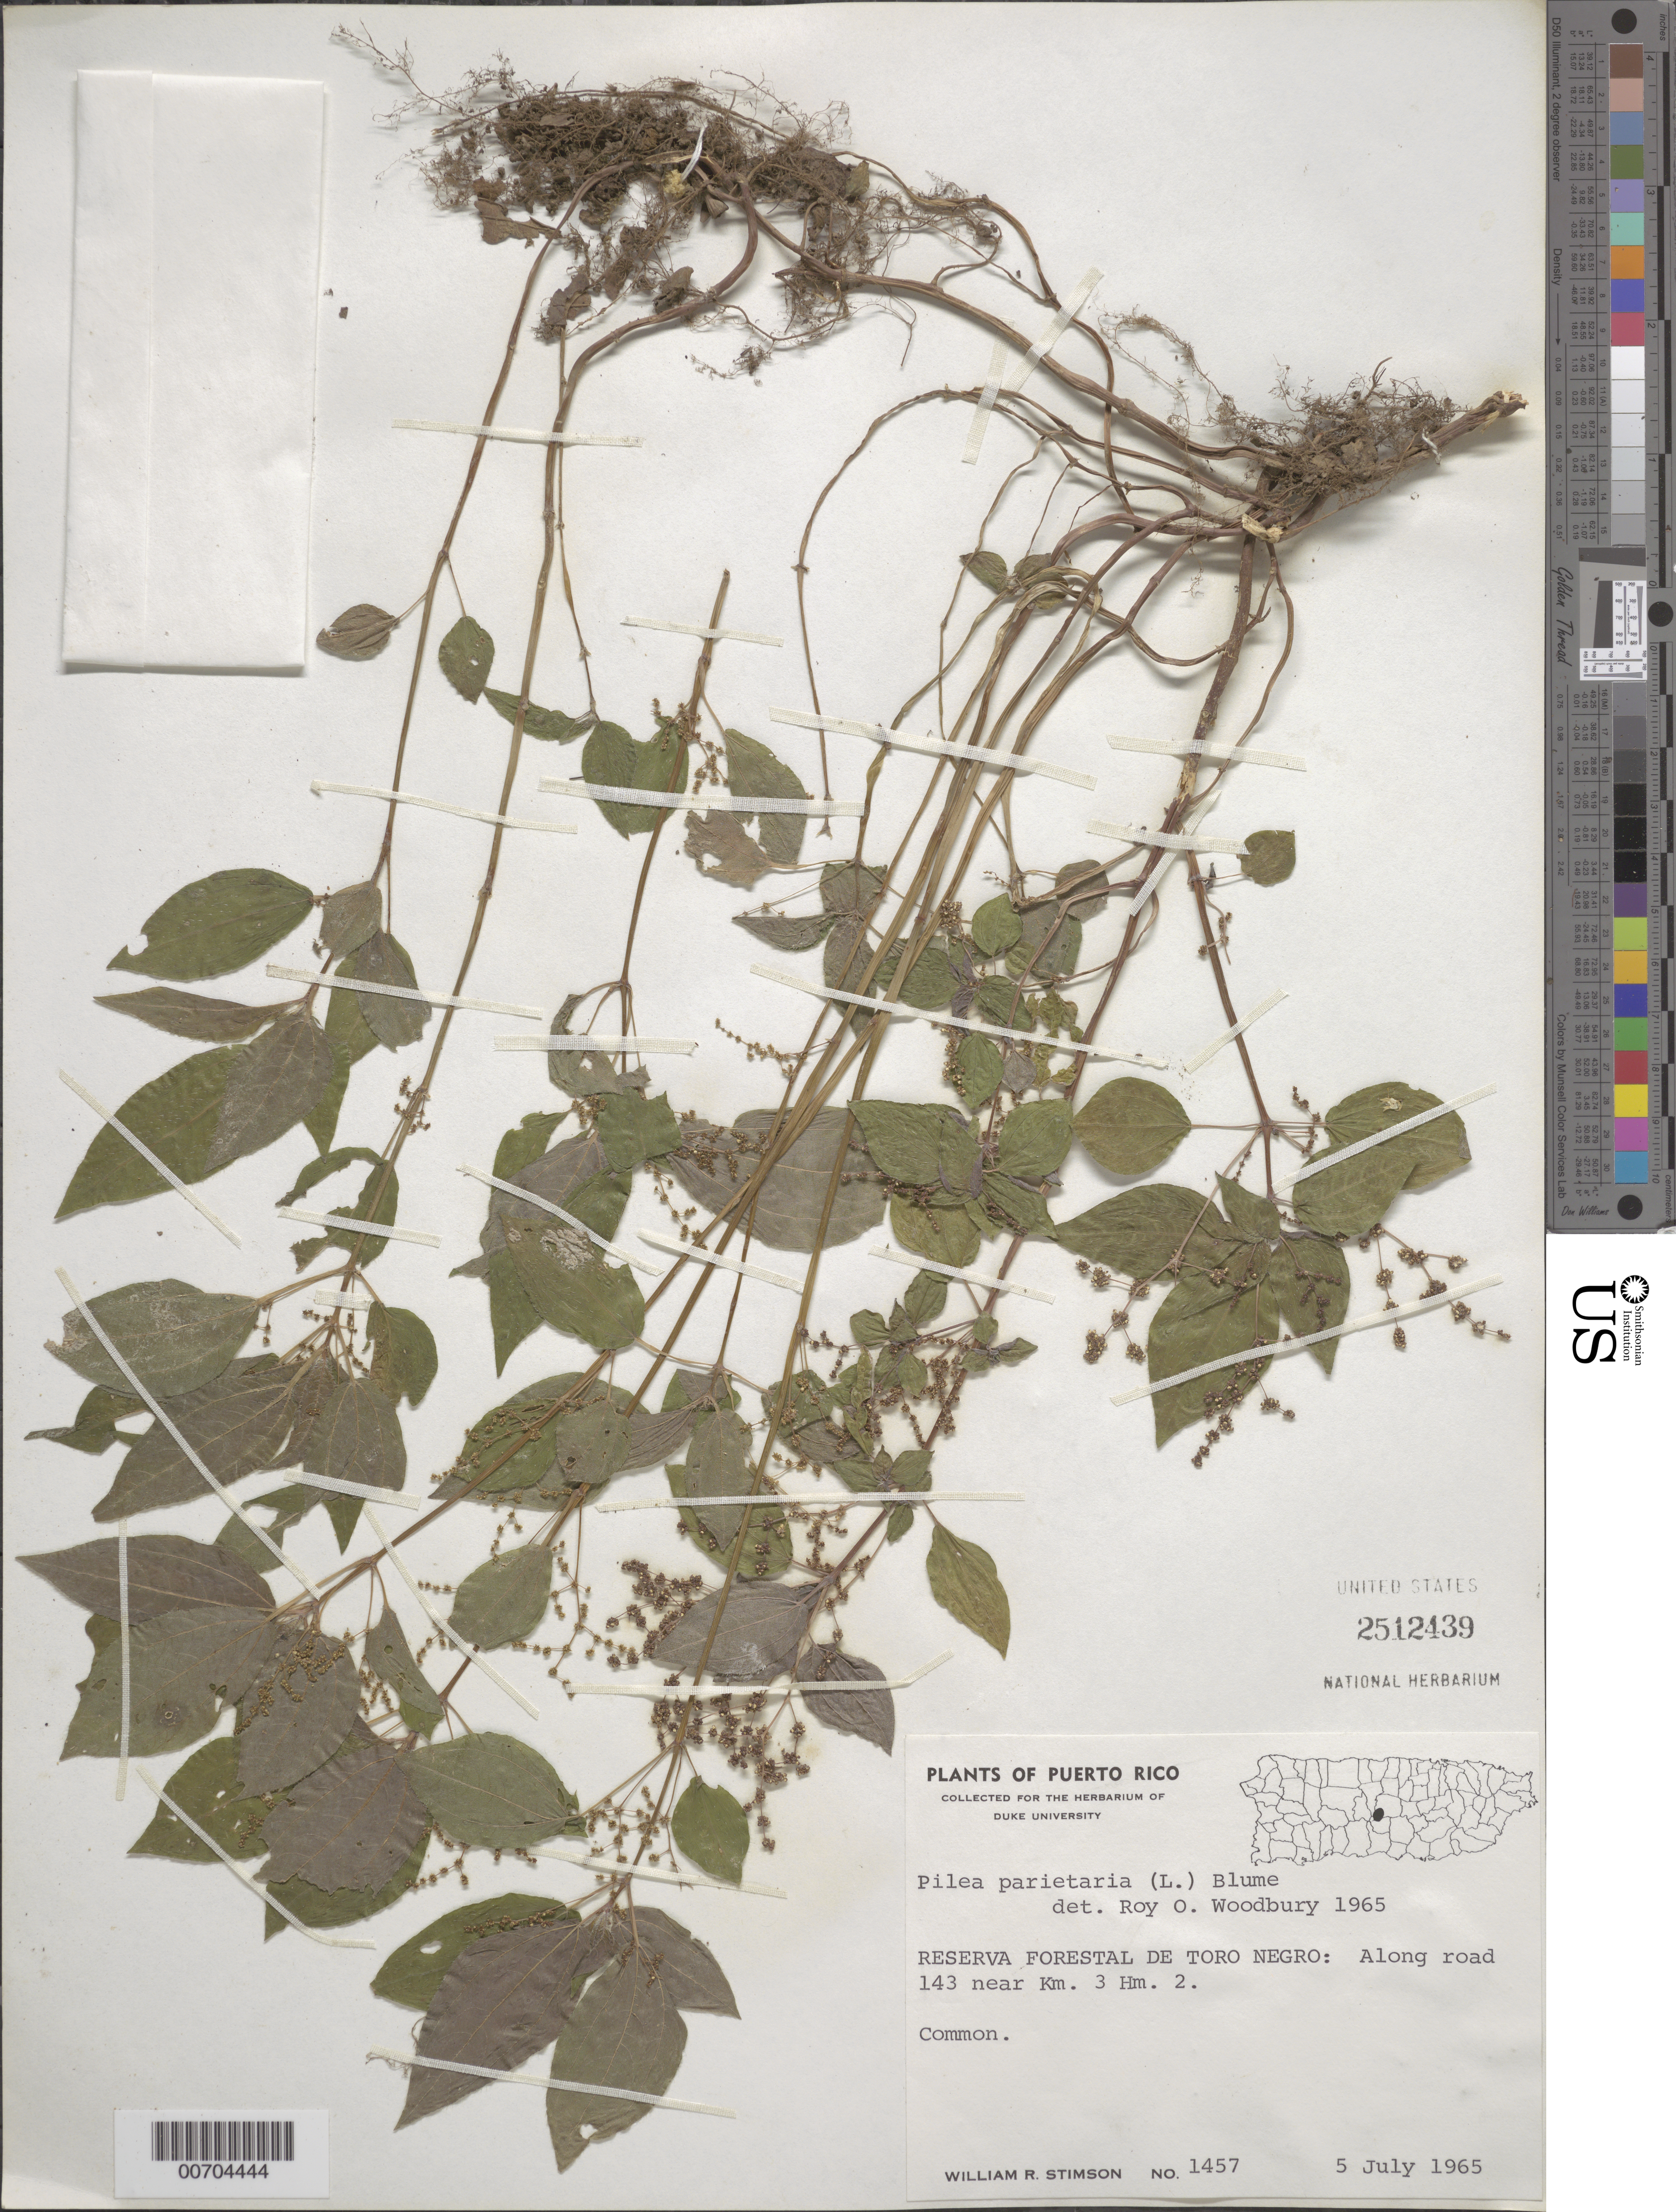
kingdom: Plantae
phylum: Tracheophyta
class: Magnoliopsida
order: Rosales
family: Urticaceae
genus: Pilea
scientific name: Pilea parietaria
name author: (L.) Blume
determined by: Woodbury, R. O.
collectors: W. R. Stimson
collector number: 1457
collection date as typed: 05 Jul 1965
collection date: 1965-07-05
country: Puerto Rico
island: Greater Antilles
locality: Reserva Forestal de Toro Negro: Along road 143 near Km3 Hm2.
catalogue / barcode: US 2512439